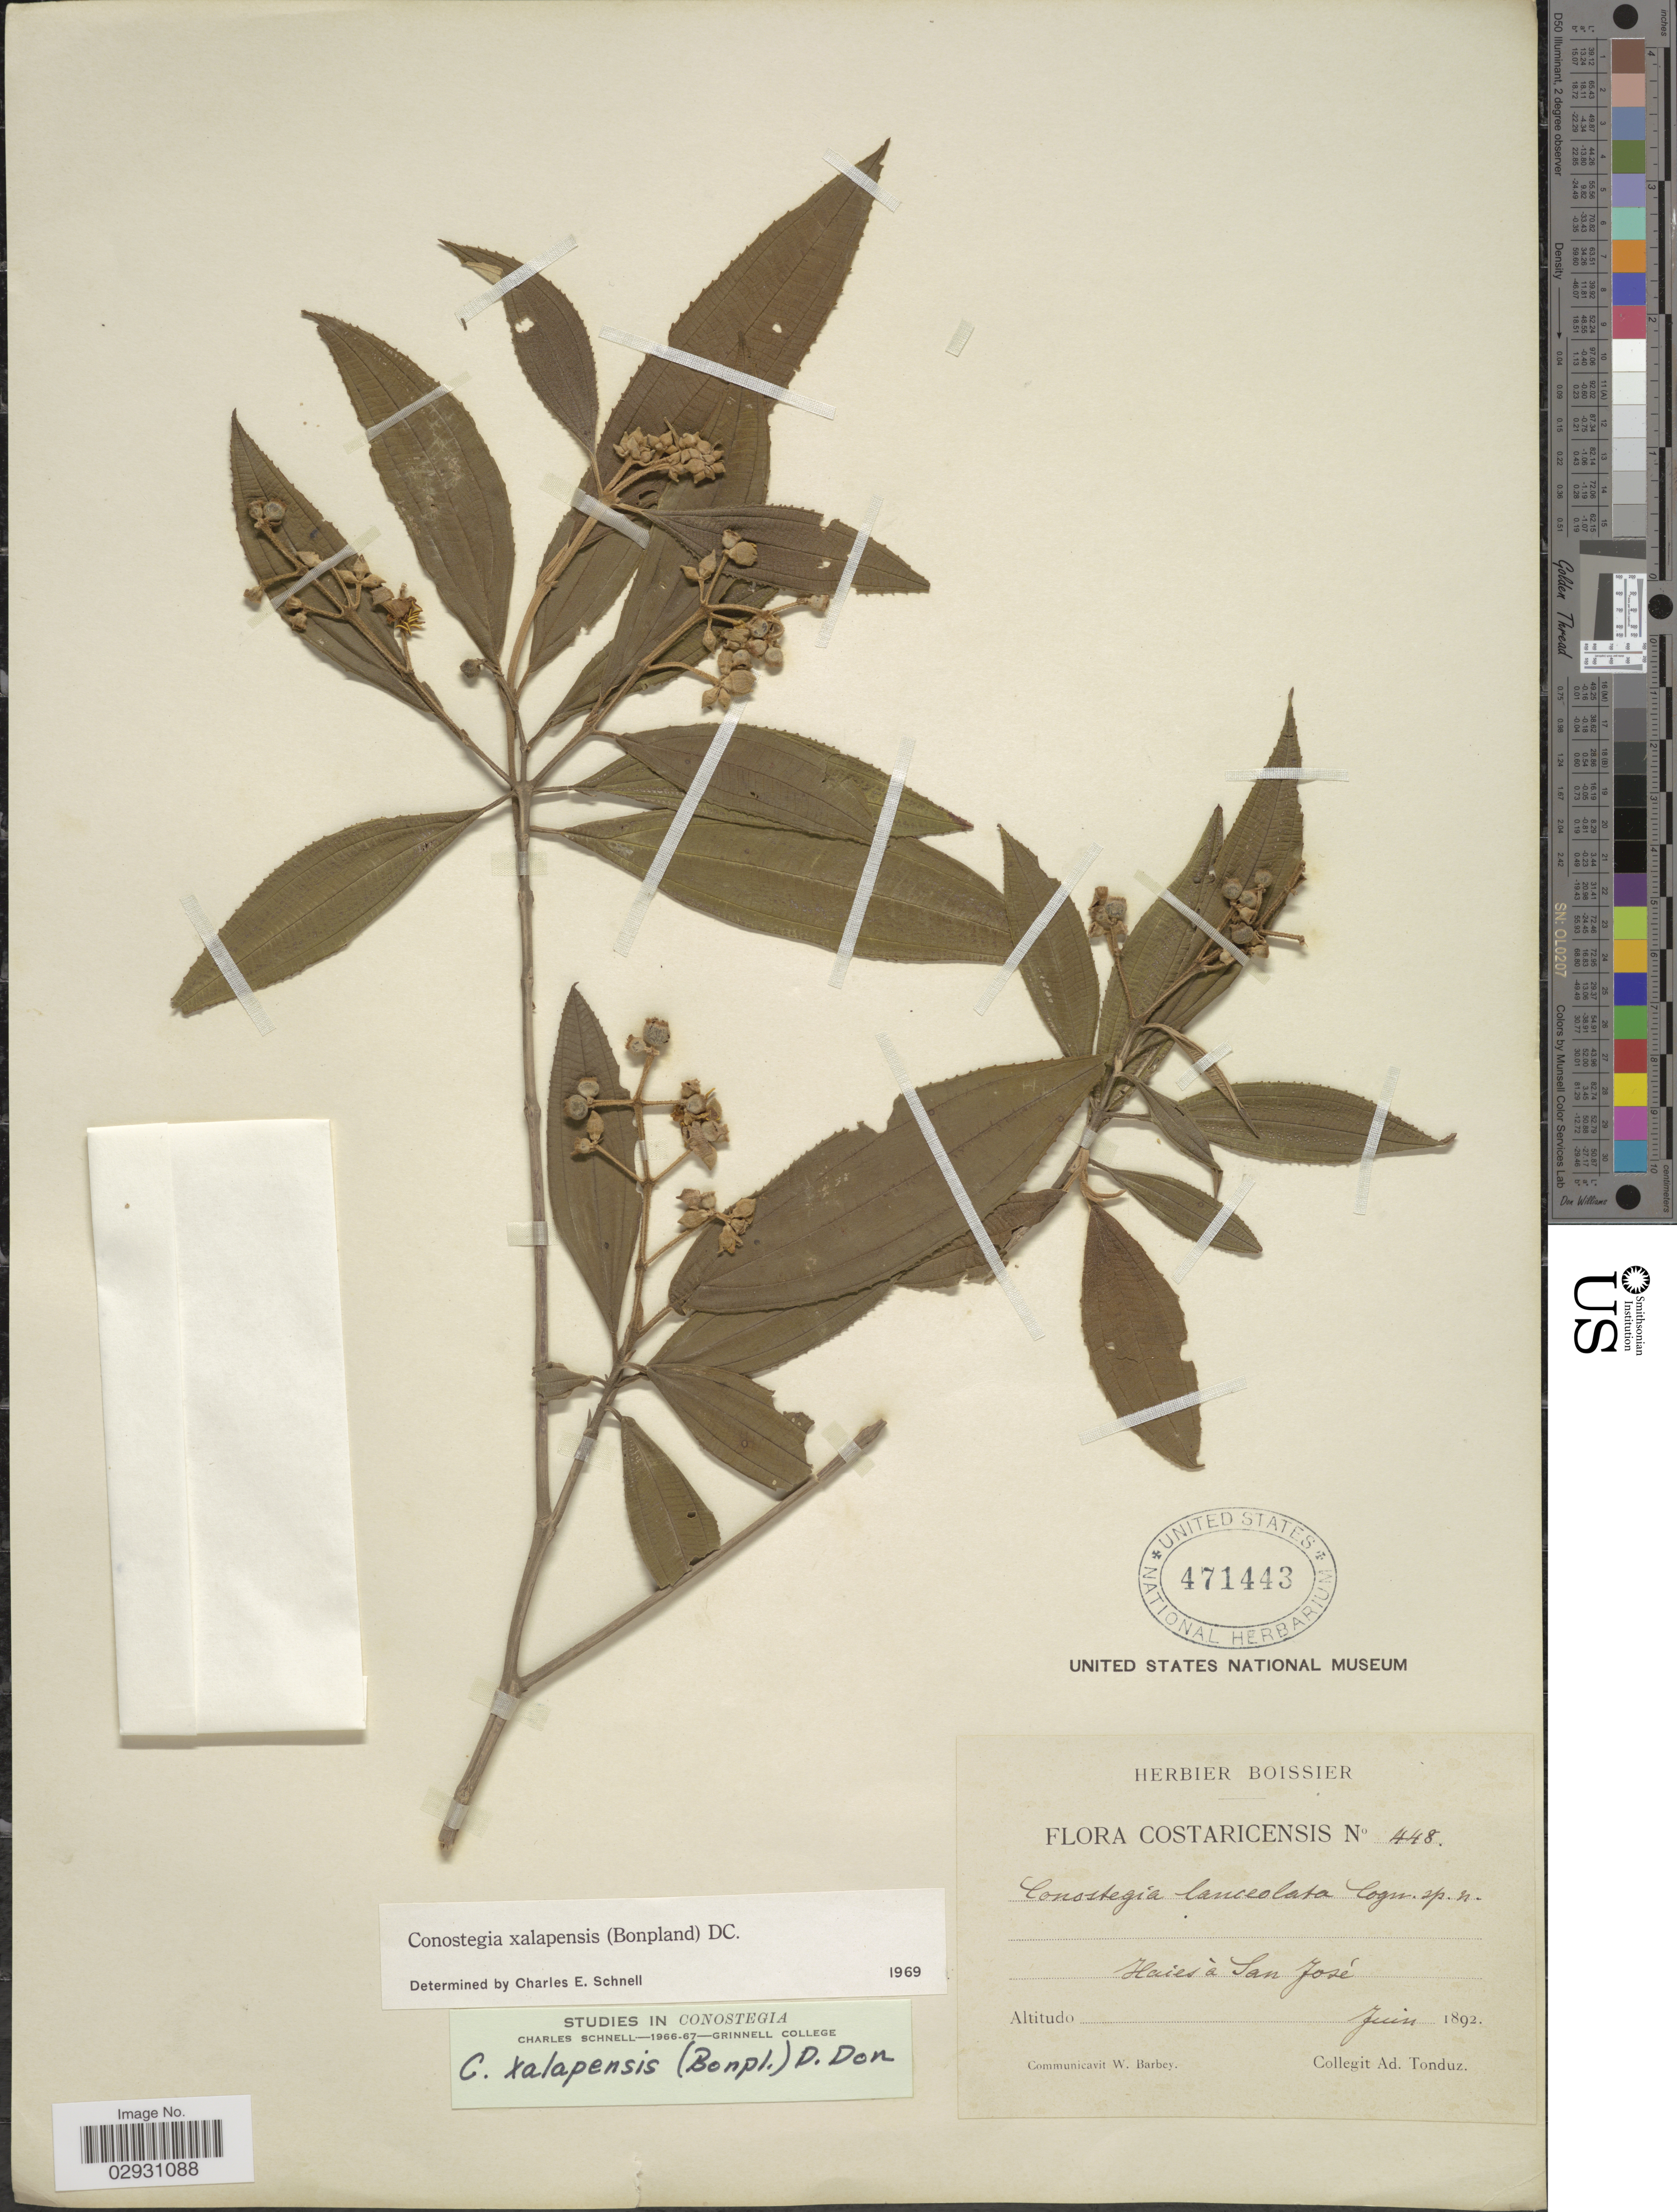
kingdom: Plantae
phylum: Tracheophyta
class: Magnoliopsida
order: Myrtales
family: Melastomataceae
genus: Conostegia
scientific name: Conostegia quadrangularis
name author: Schltdl. ex Steud.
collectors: A. Tonduz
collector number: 448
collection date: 1892-06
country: Costa Rica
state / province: San José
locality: Haies à San José.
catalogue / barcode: US 471443